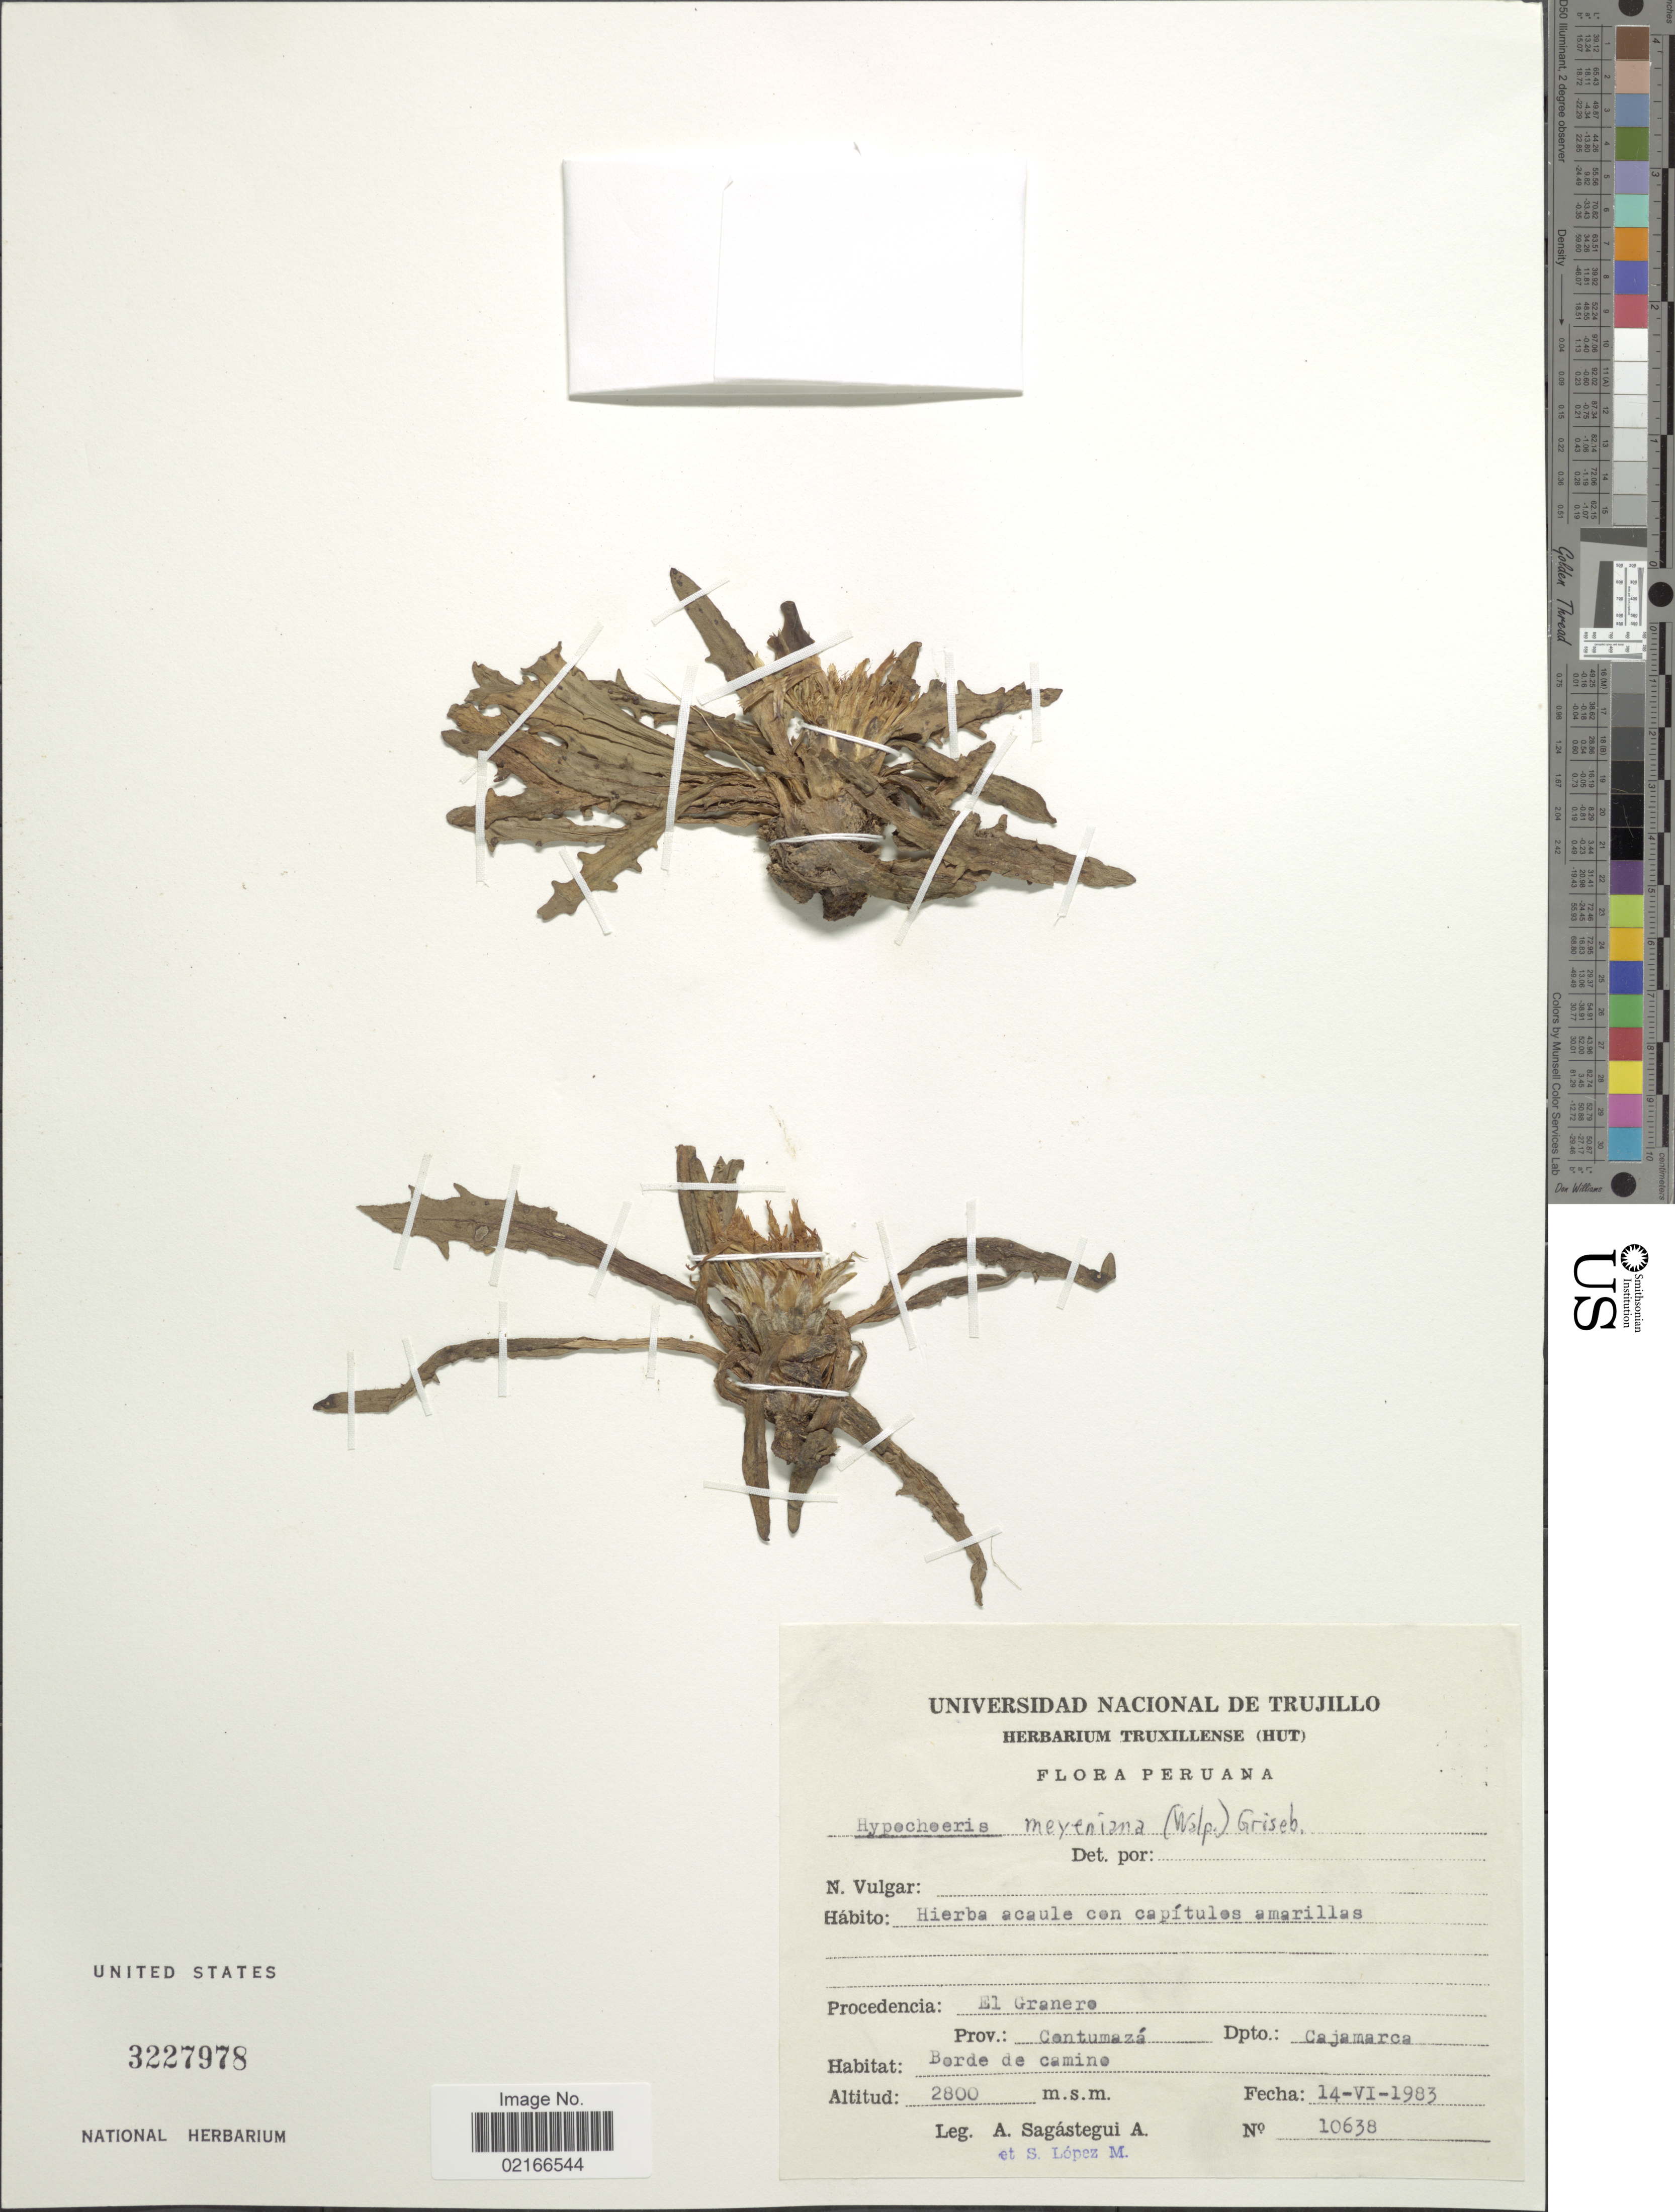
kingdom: Plantae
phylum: Tracheophyta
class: Magnoliopsida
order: Asterales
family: Asteraceae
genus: Hypochaeris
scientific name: Hypochaeris meyeniana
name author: (Walp.) Benth. & Hook. f. ex Griseb.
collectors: A. Sagástegui A. & S. Lopez M.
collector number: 10638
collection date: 1983-06-14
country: Peru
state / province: Cajamarca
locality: El Granere. Prov.: Contumazá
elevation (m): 2800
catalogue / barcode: US 3227978